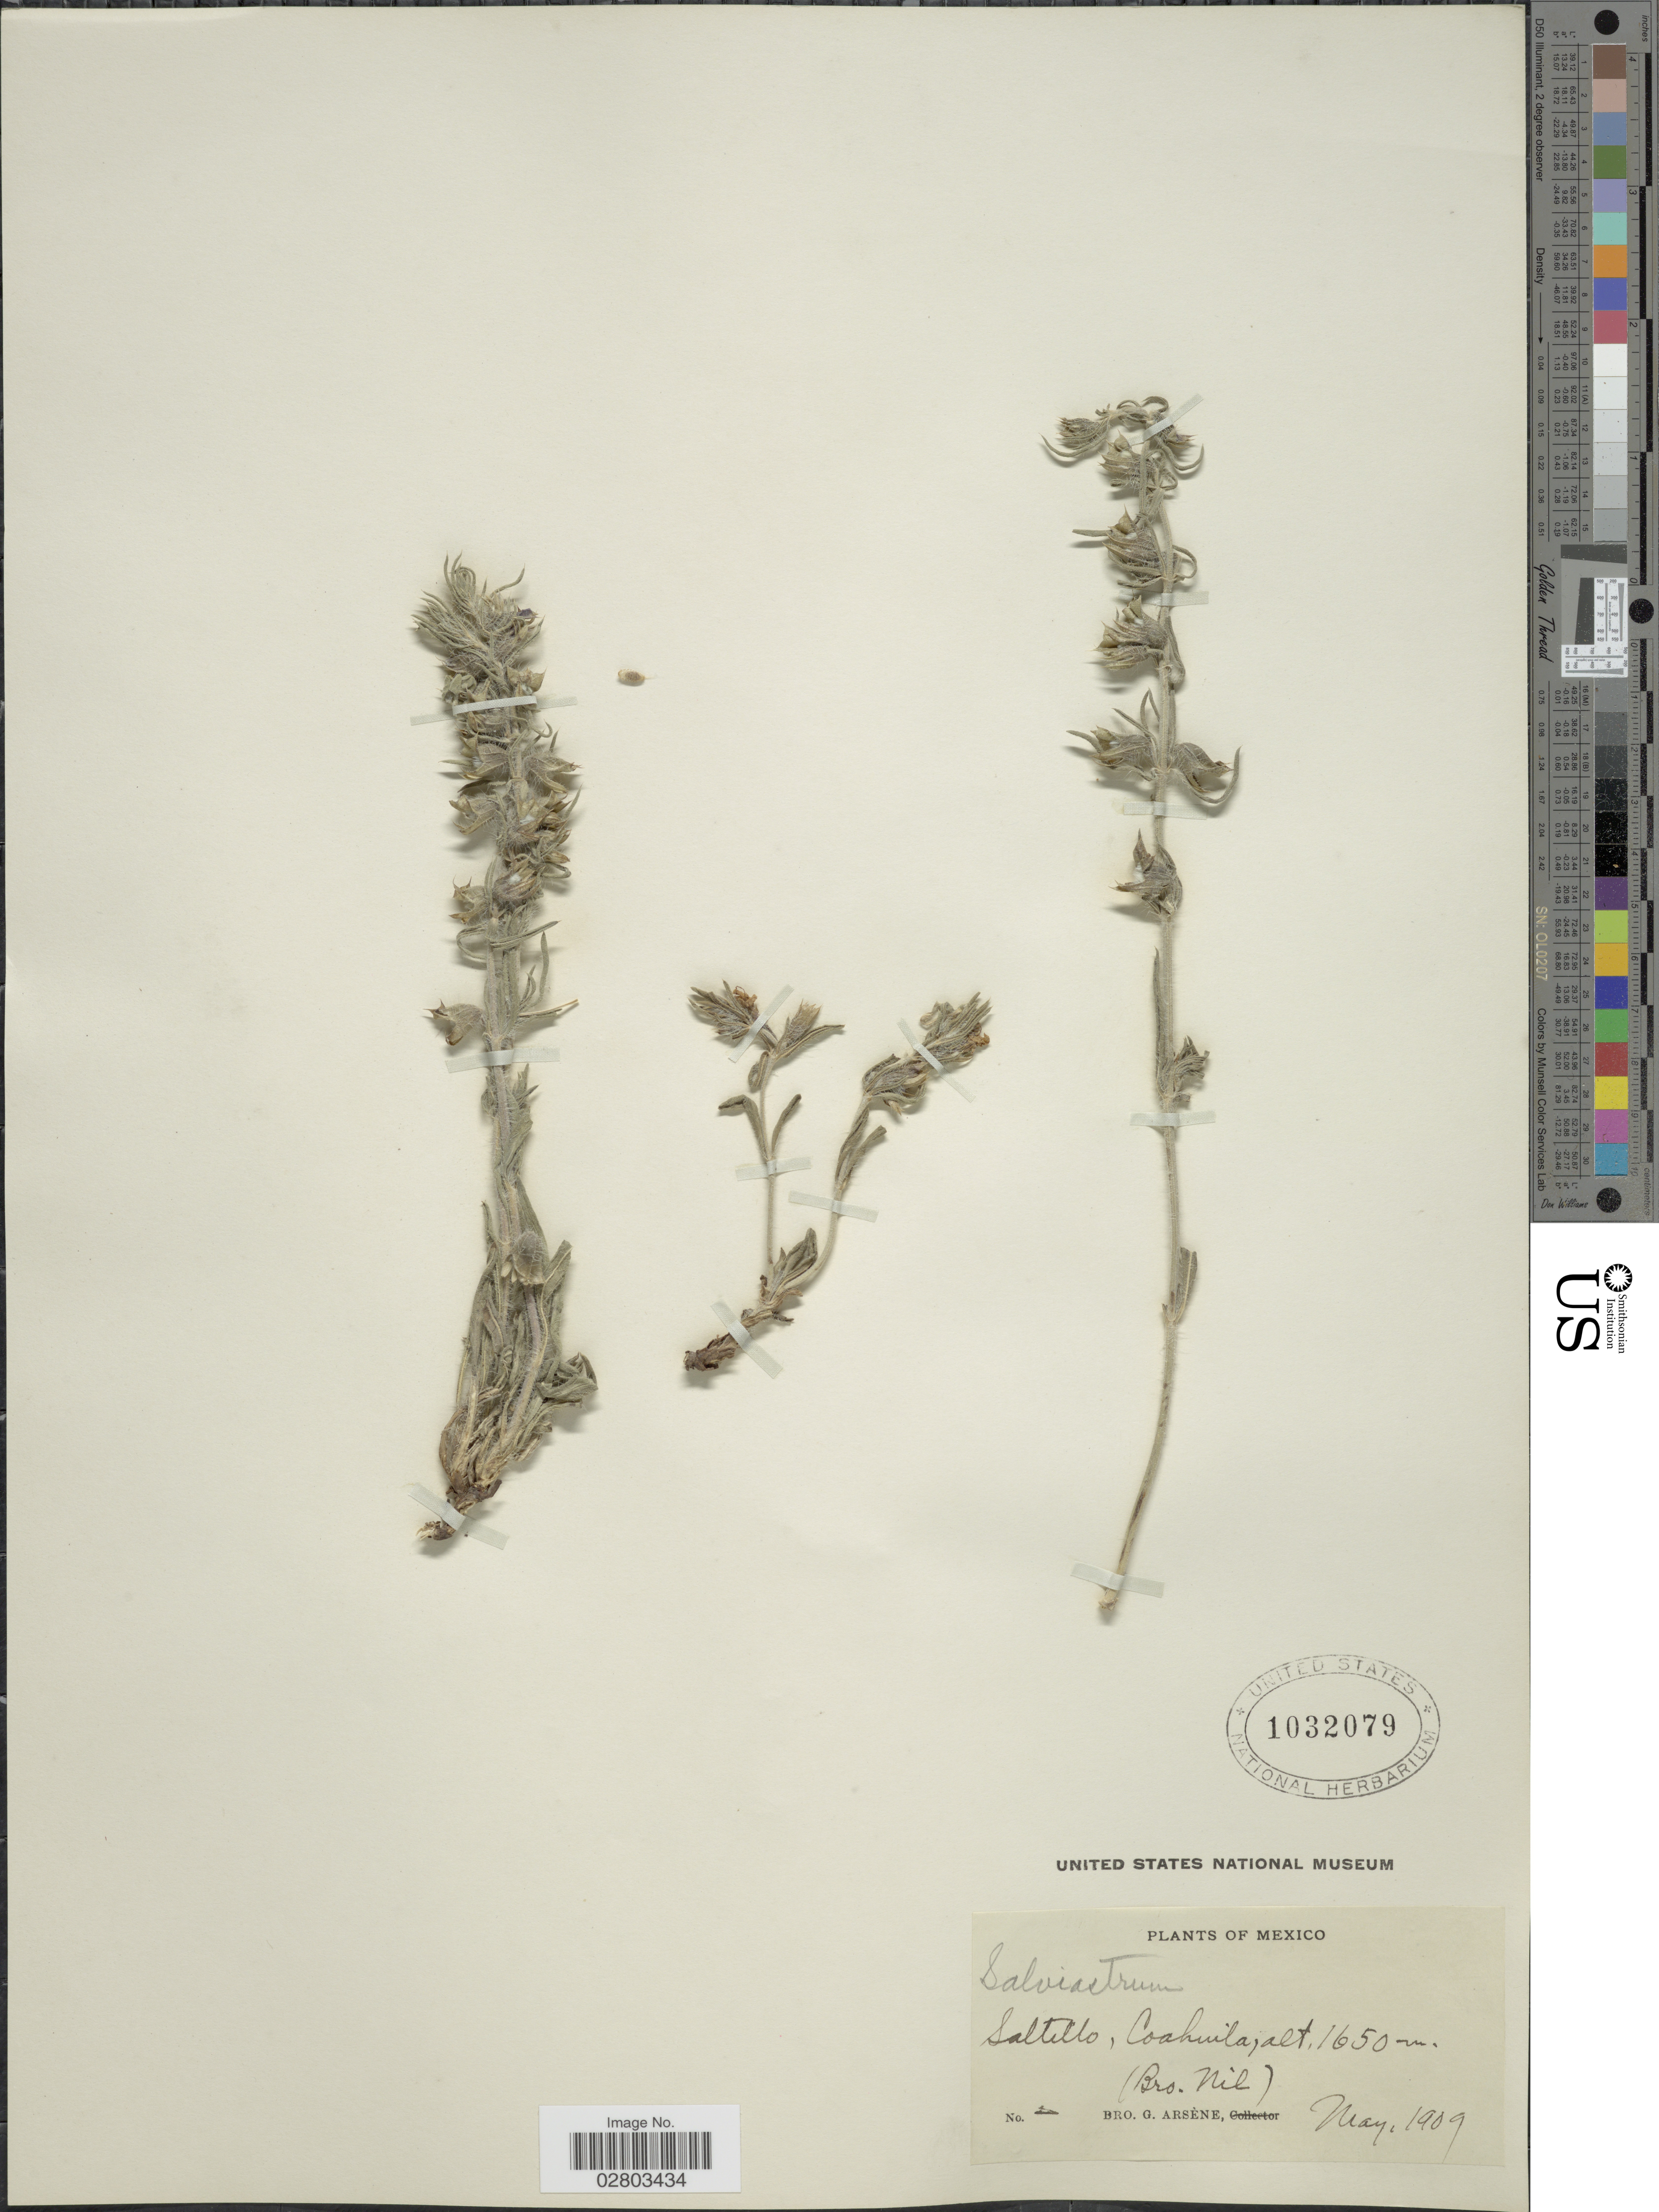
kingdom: Plantae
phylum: Tracheophyta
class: Magnoliopsida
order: Lamiales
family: Lamiaceae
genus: Salvia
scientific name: Salvia texana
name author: (Scheele) Torr.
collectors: Bro. G. Arsène & Bro. Nil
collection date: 1909-05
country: Mexico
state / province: Coahuila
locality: Saltillo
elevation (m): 1650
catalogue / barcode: US 1032079